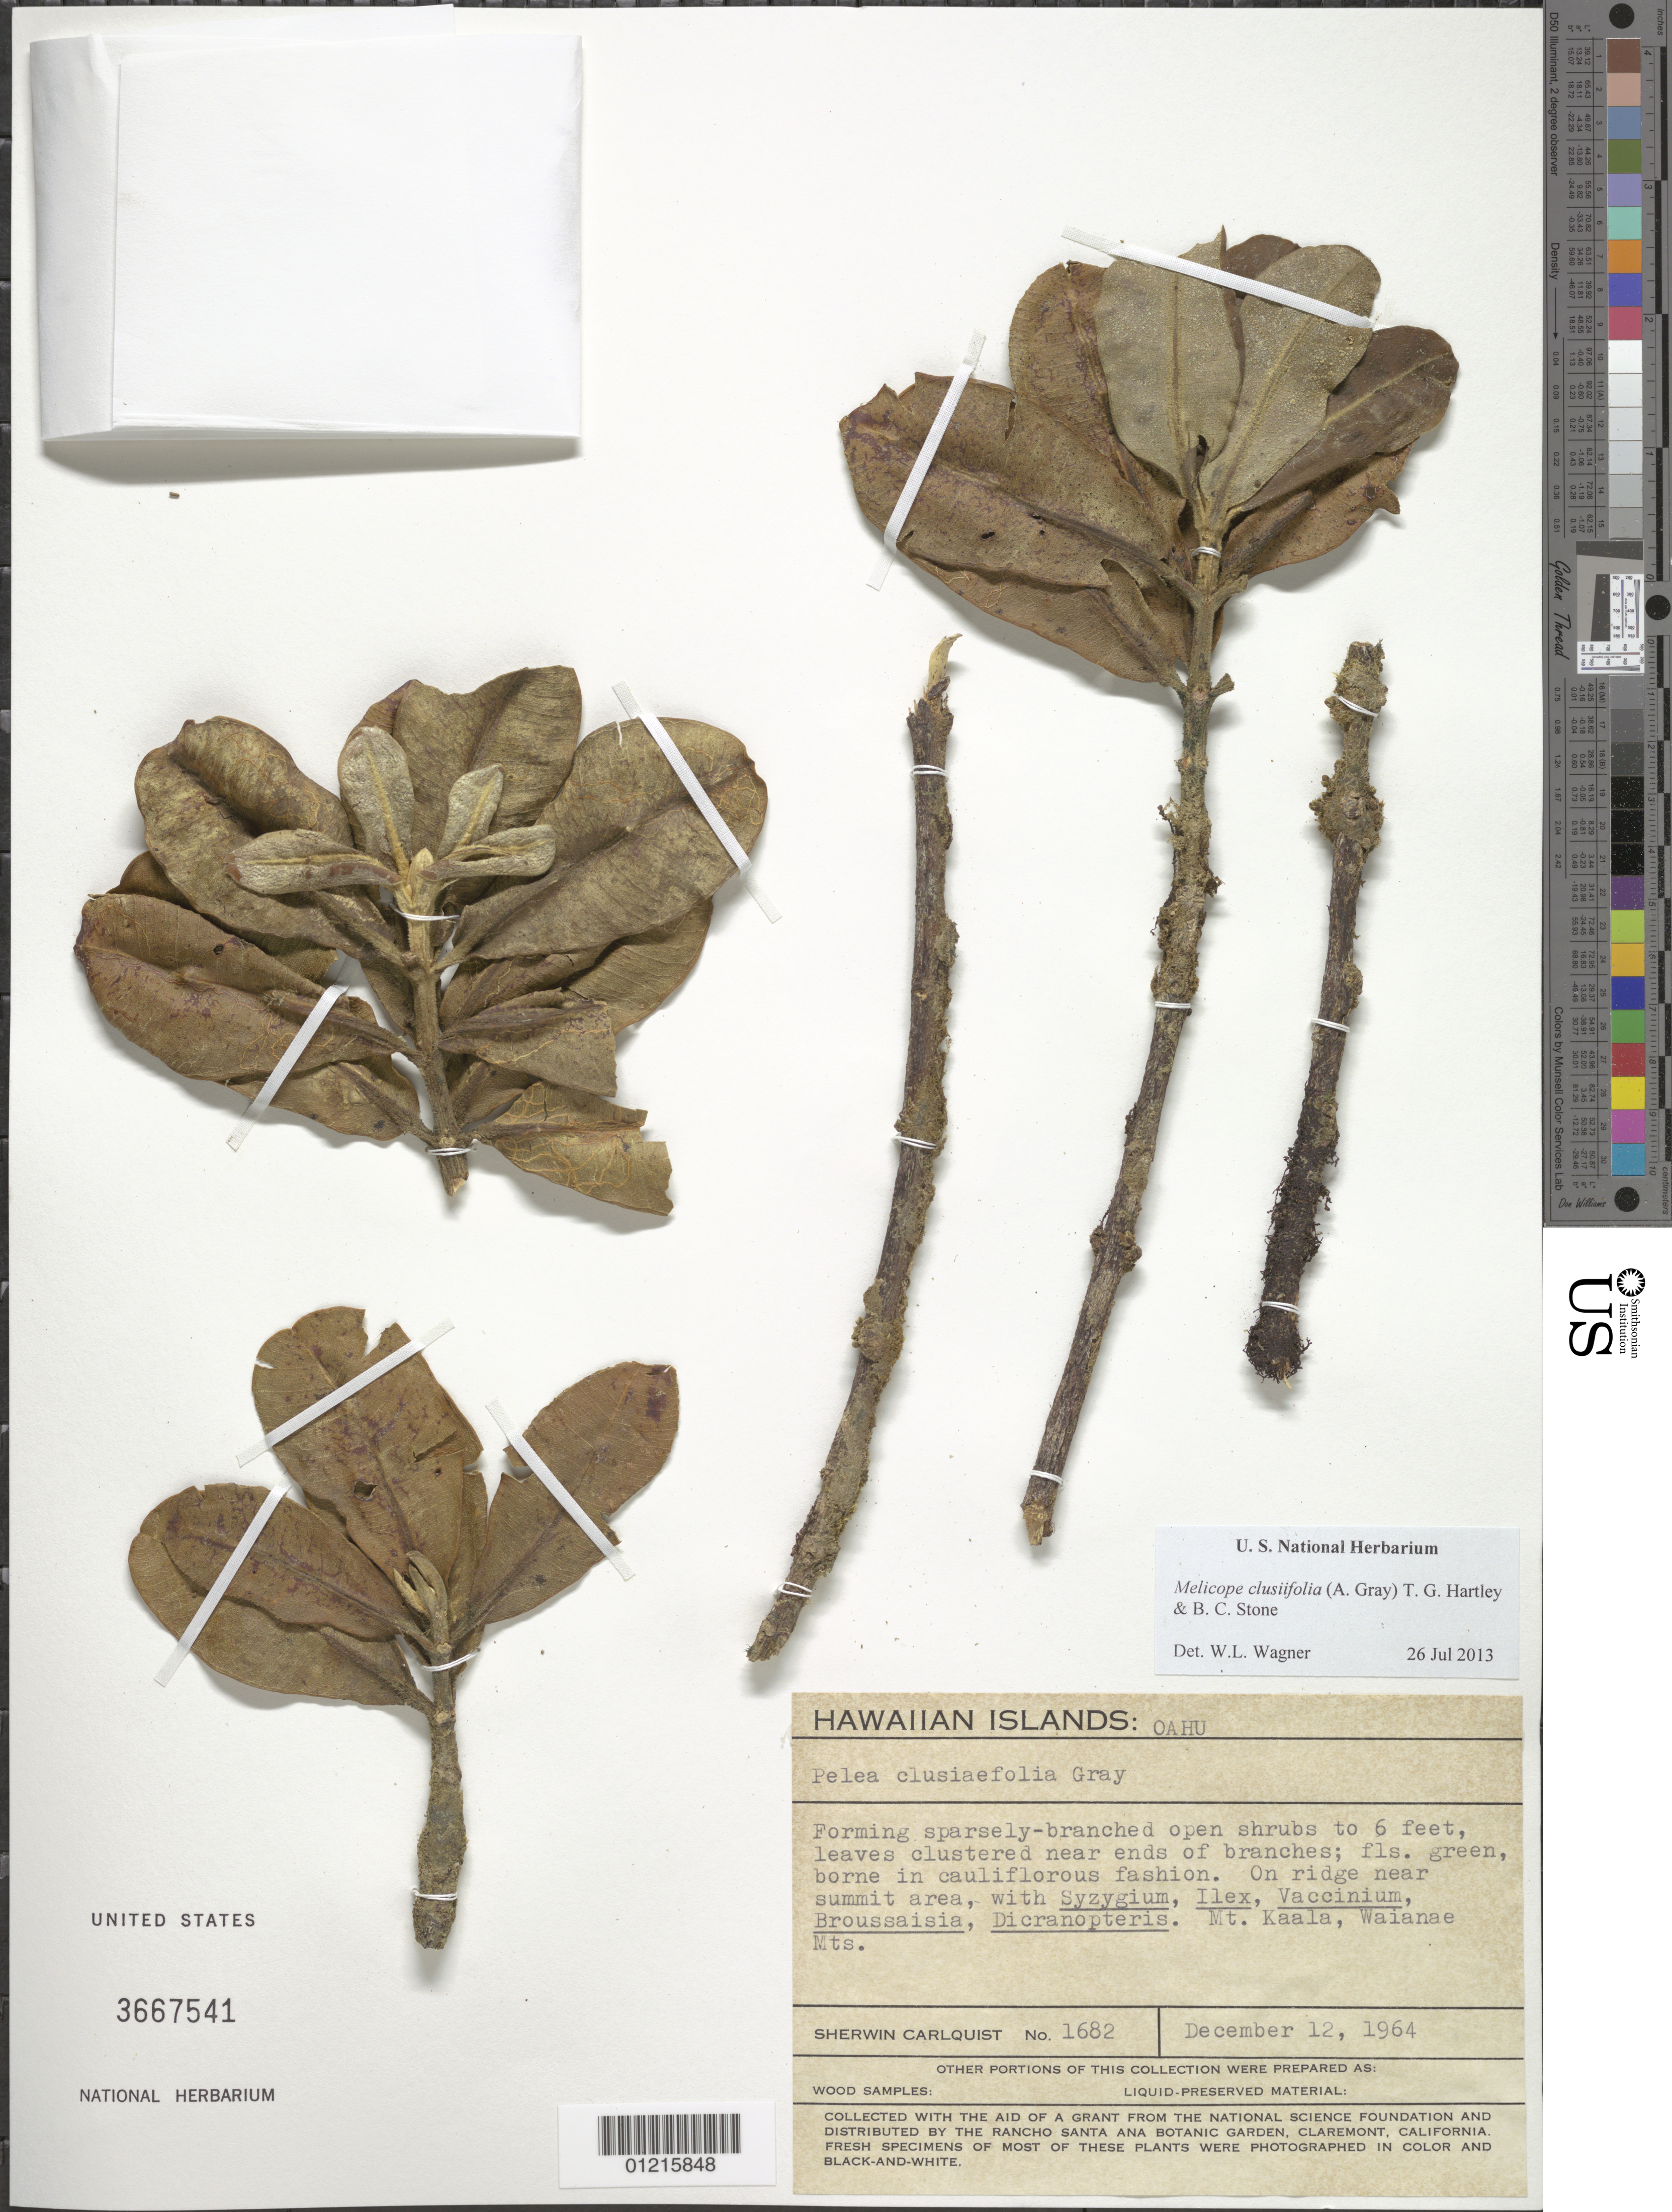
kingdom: Plantae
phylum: Tracheophyta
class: Magnoliopsida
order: Sapindales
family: Rutaceae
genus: Melicope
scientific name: Melicope clusiifolia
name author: (A. Gray) T.G. Hartley & B.C. Stone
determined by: Wagner, W. L., (BOT), Smithsonian Institution - National Museum of Natural History (UNITED STATES)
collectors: S. Carlquist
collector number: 1682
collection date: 1964-12-12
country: United States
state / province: Hawaii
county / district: Honolulu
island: Oahu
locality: Waianae Mts., Mt. Kaala, on ridge near summit area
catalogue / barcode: US 3667541